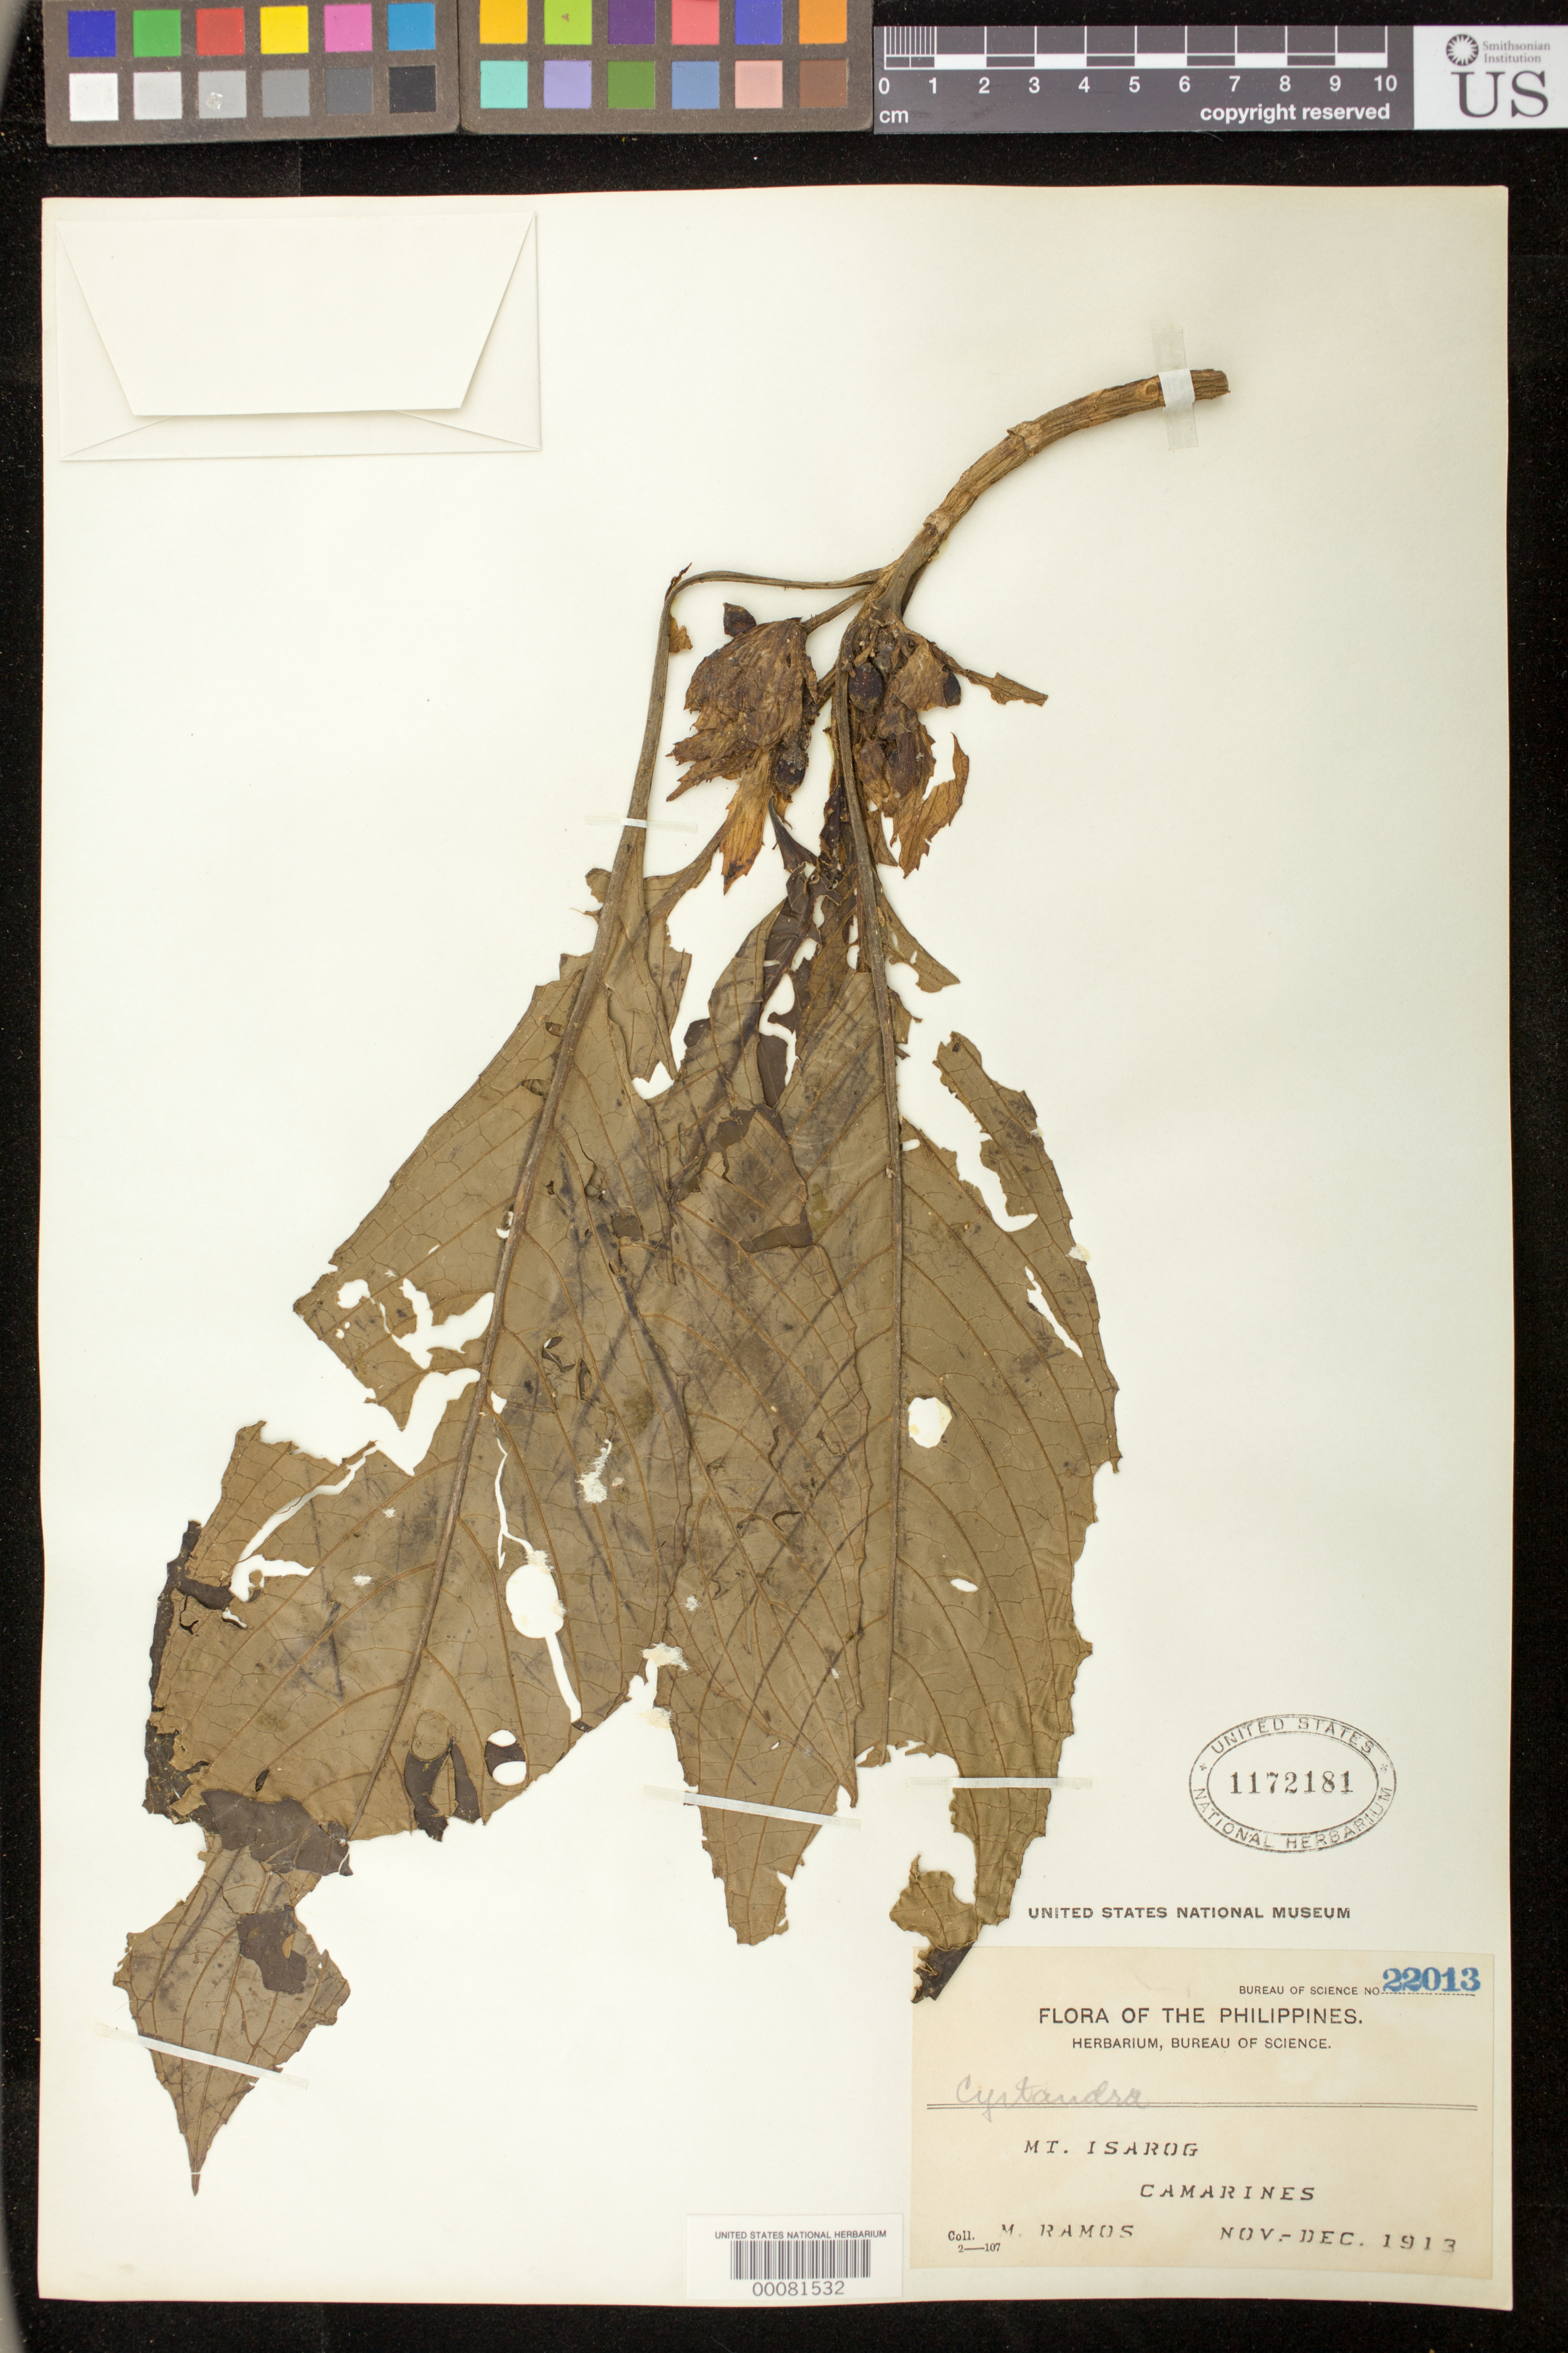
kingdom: Plantae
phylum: Tracheophyta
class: Magnoliopsida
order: Lamiales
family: Gesneriaceae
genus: Cyrtandra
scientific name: Cyrtandra sp.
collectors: M. Ramos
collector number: Bur. Sci. 22013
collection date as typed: Nov-Dec 1913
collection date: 1913-11/1913-12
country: Philippines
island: Luzon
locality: Camarines sur, Mt isarog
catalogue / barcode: US 1172181